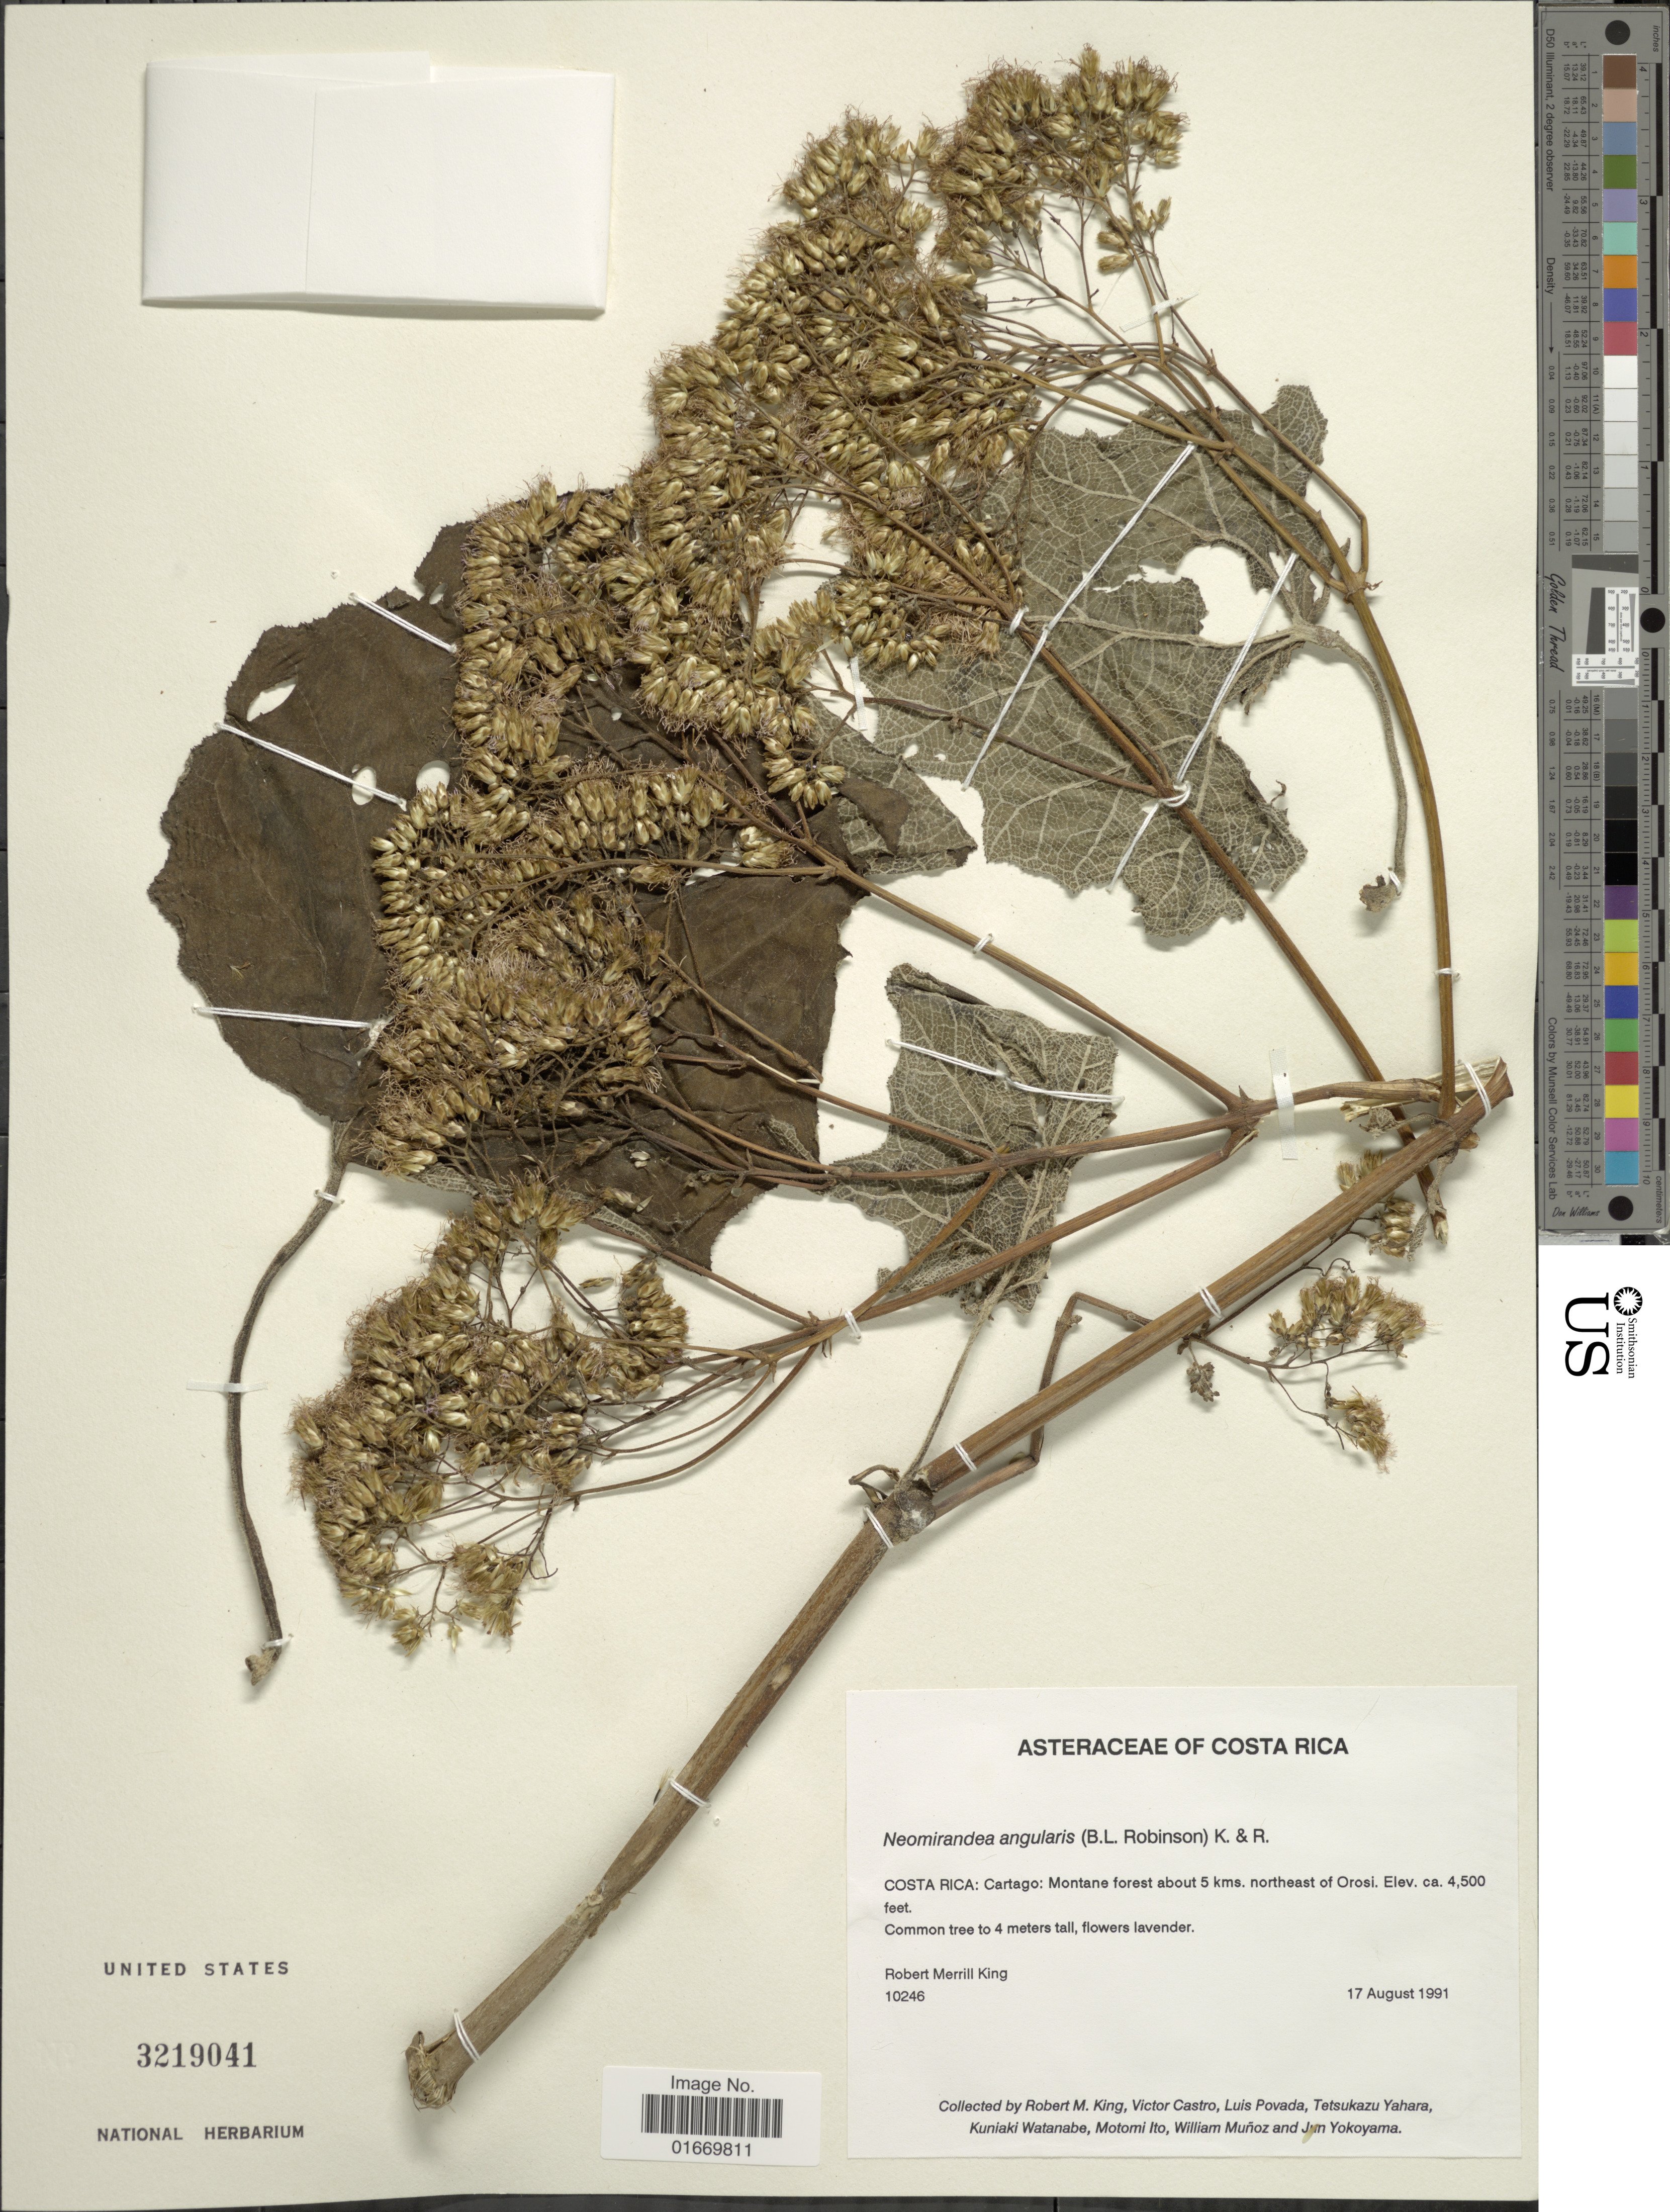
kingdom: Plantae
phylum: Tracheophyta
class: Magnoliopsida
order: Asterales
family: Asteraceae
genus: Neomirandea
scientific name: Neomirandea angularis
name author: (B.L. Rob.) R.M. King & H. Rob.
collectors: R. M. King, V. Castro, L. Povada, T. Yahara & et al.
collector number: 10246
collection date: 1991-08-17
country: Costa Rica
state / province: Cartago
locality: Montane forest about 5 kms. northeast of Orosi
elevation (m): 1372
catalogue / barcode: US 3219041